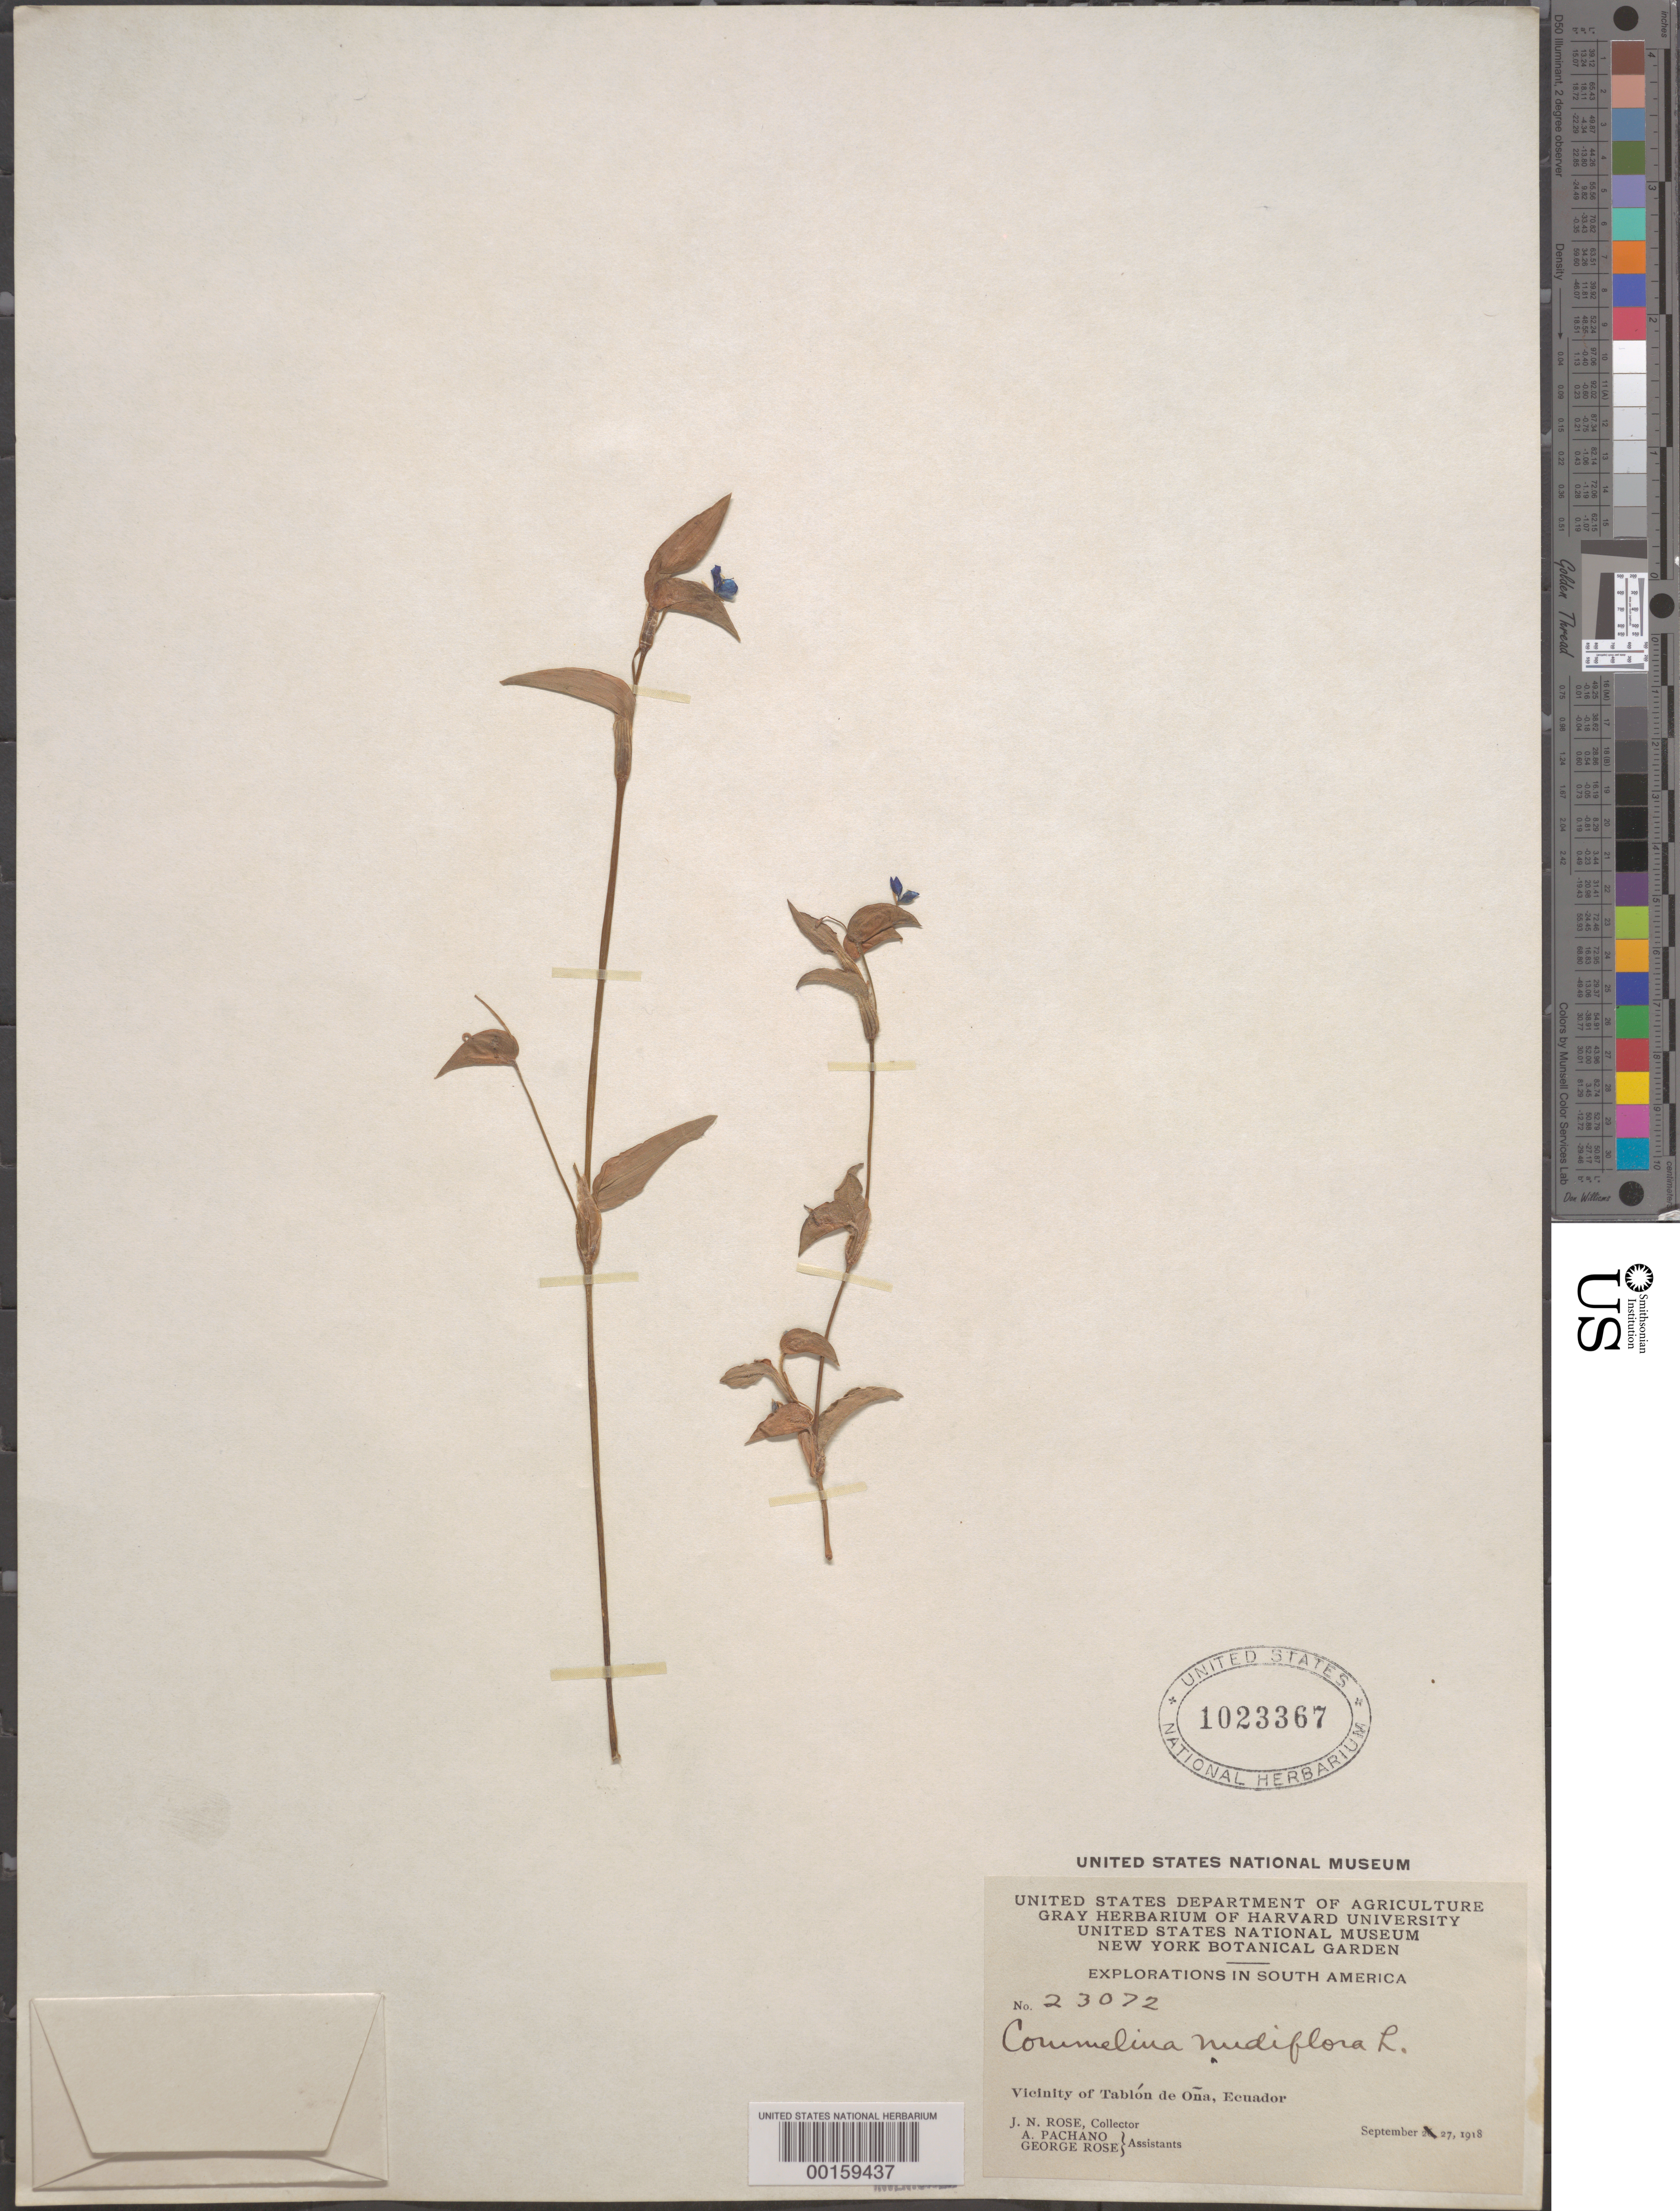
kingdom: Plantae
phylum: Tracheophyta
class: Liliopsida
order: Commelinales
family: Commelinaceae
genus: Commelina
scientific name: Commelina diffusa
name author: Burm. f.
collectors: J. N. Rose, A. Pachano & G. Rose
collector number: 23072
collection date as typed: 27 Sep 1918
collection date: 1918-09-27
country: Ecuador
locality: Tablon de Ona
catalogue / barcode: US 1023367